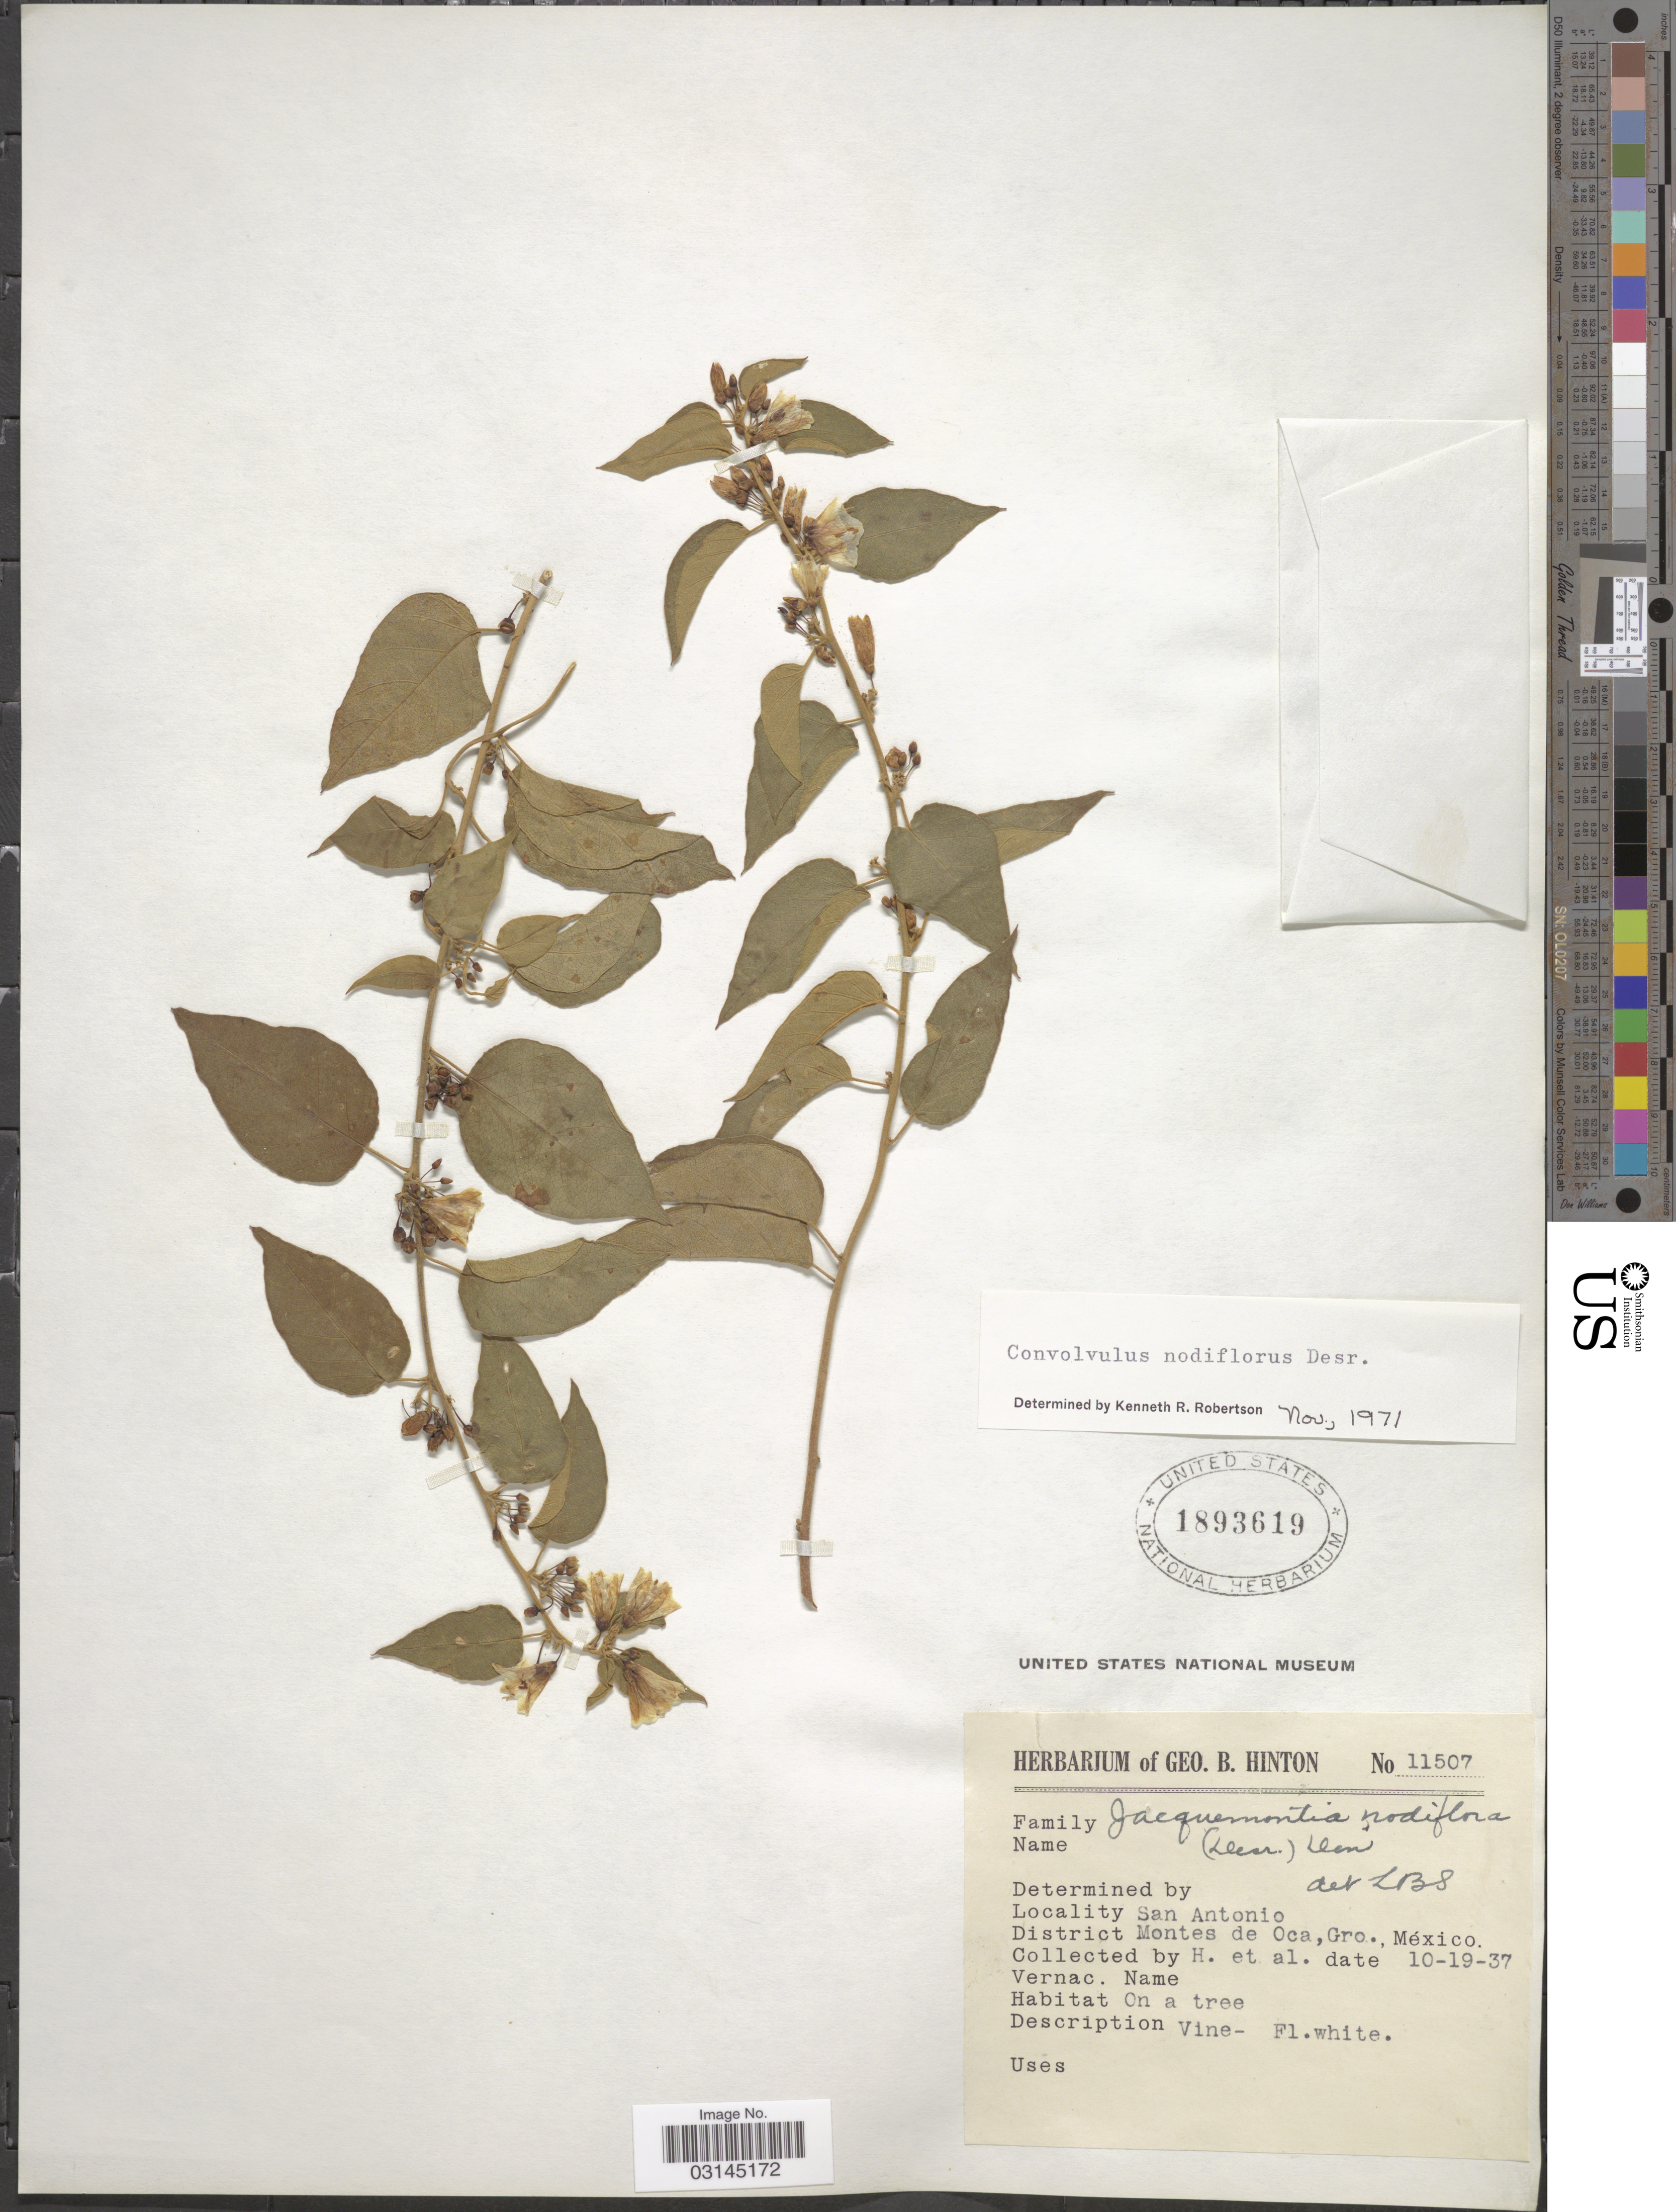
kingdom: Plantae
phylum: Tracheophyta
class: Magnoliopsida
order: Solanales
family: Convolvulaceae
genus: Convolvulus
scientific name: Convolvulus nodiflorus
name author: Desr.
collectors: G. B. Hinton & et al.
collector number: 11507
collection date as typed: Transcribed d/m/y: 19/10/37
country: Mexico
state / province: Guerrero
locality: San Antonio, District Montes de Oca, Gro.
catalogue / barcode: US 1893619